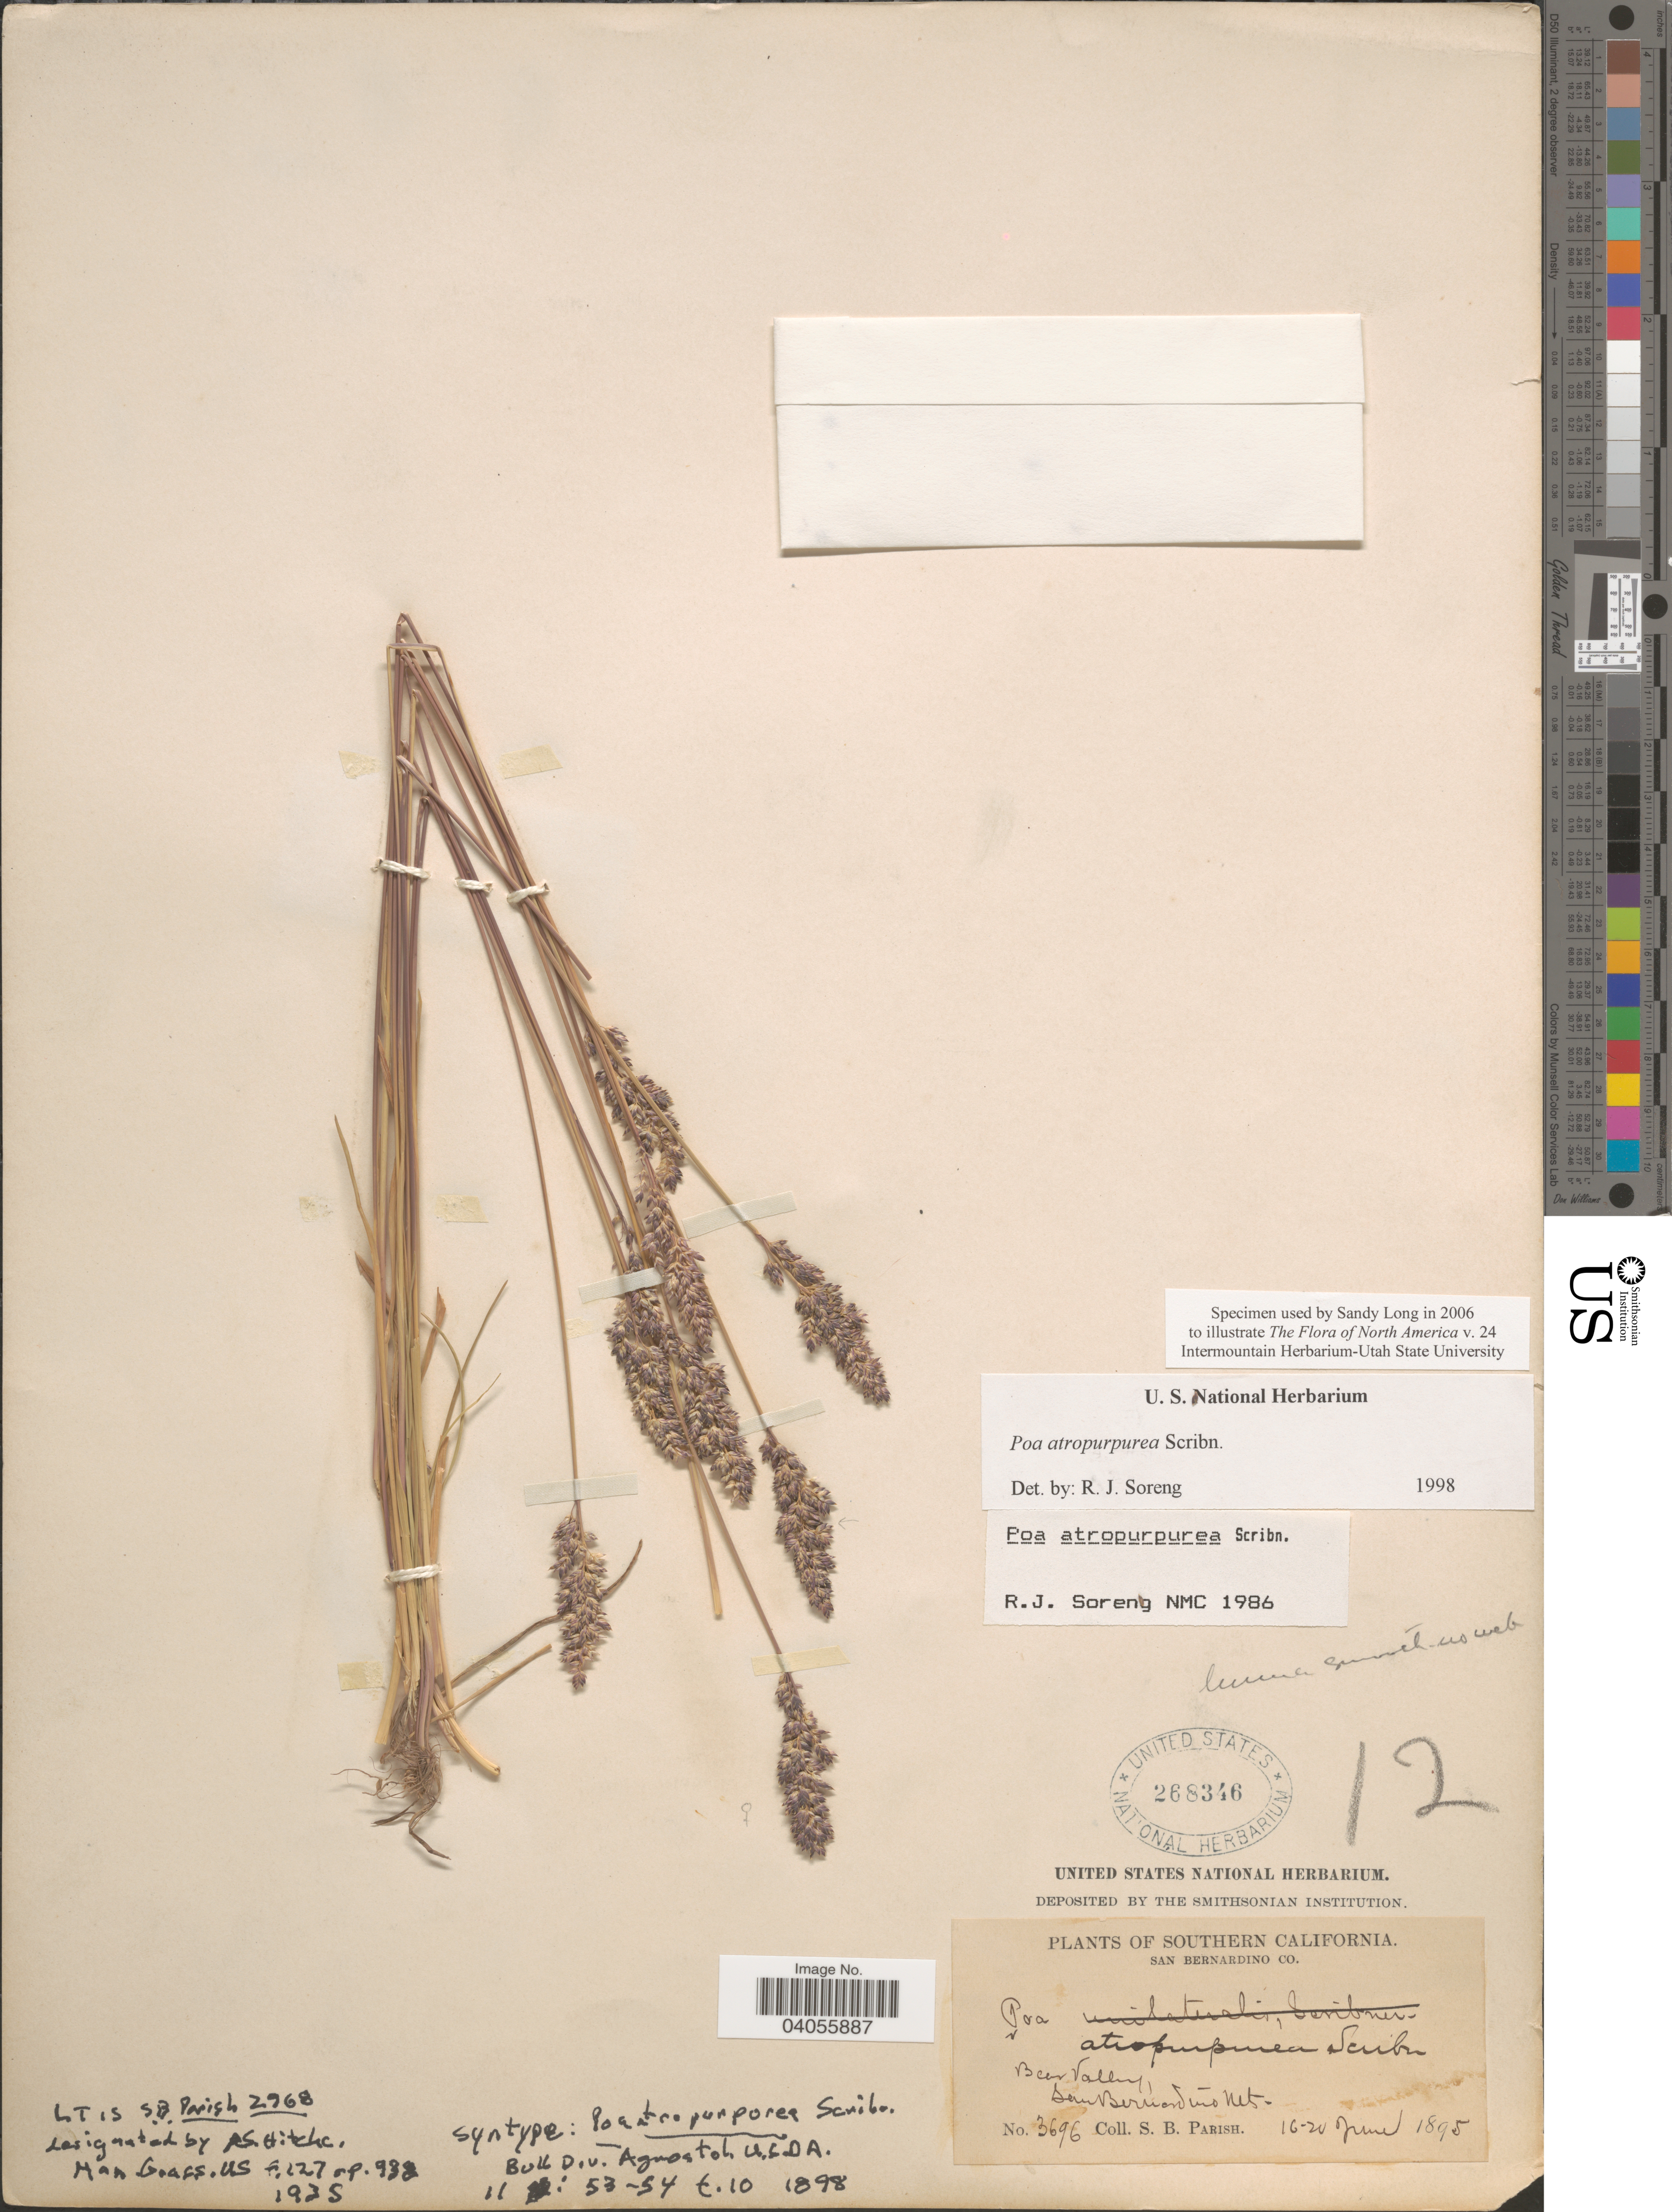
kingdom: Plantae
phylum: Tracheophyta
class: Liliopsida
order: Poales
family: Poaceae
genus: Poa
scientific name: Poa atropurpurea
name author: Scribn.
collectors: S. B. Parish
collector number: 3696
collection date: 1895-06-16/1895-06-20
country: United States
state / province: California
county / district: San Bernardino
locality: Southern California. San Bernardino Co. Bear Valley, San Bernardino Mts.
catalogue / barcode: US 268346